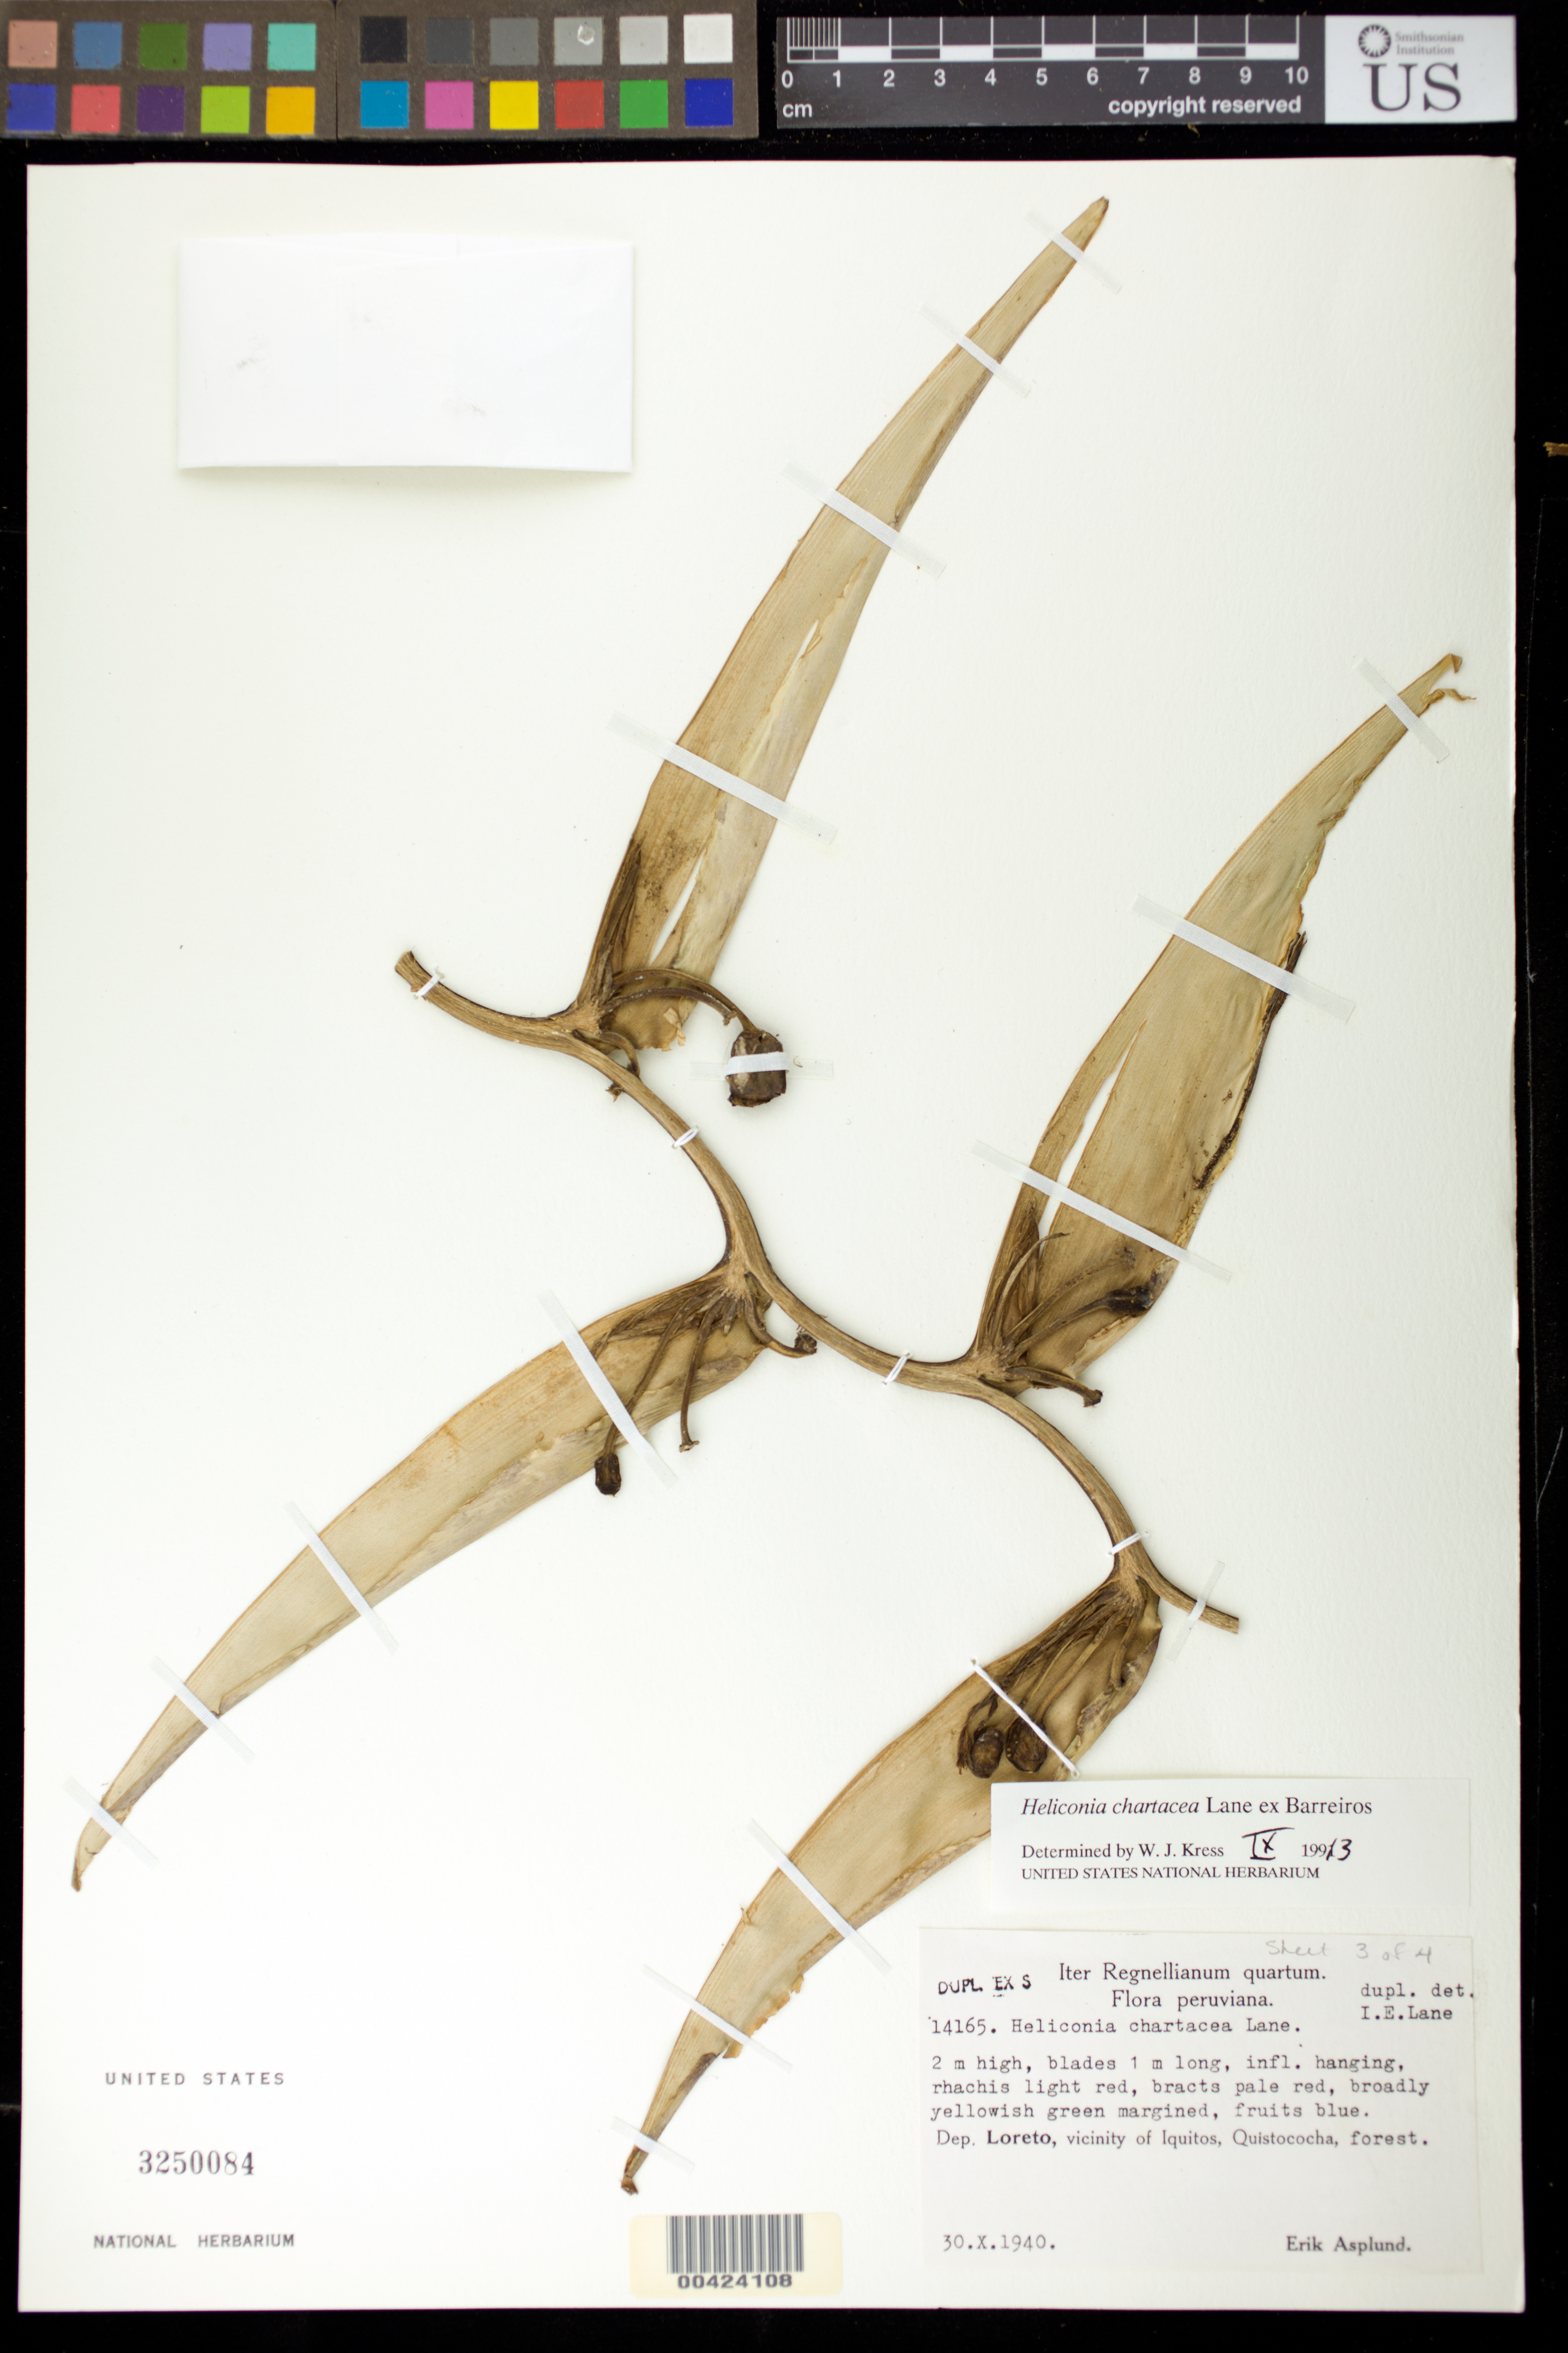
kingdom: Plantae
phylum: Tracheophyta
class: Liliopsida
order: Zingiberales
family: Heliconiaceae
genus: Heliconia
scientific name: Heliconia chartacea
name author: Lane ex Barreiros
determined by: Kress, W. J., (US), Smithsonian Institution - National Museum of Natural History (UNITED STATES)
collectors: E. Asplund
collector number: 14165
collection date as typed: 30 Oct 1940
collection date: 1940-10-30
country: Peru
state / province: Loreto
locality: Quistococha; vicinity of iquitos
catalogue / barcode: US 3250084